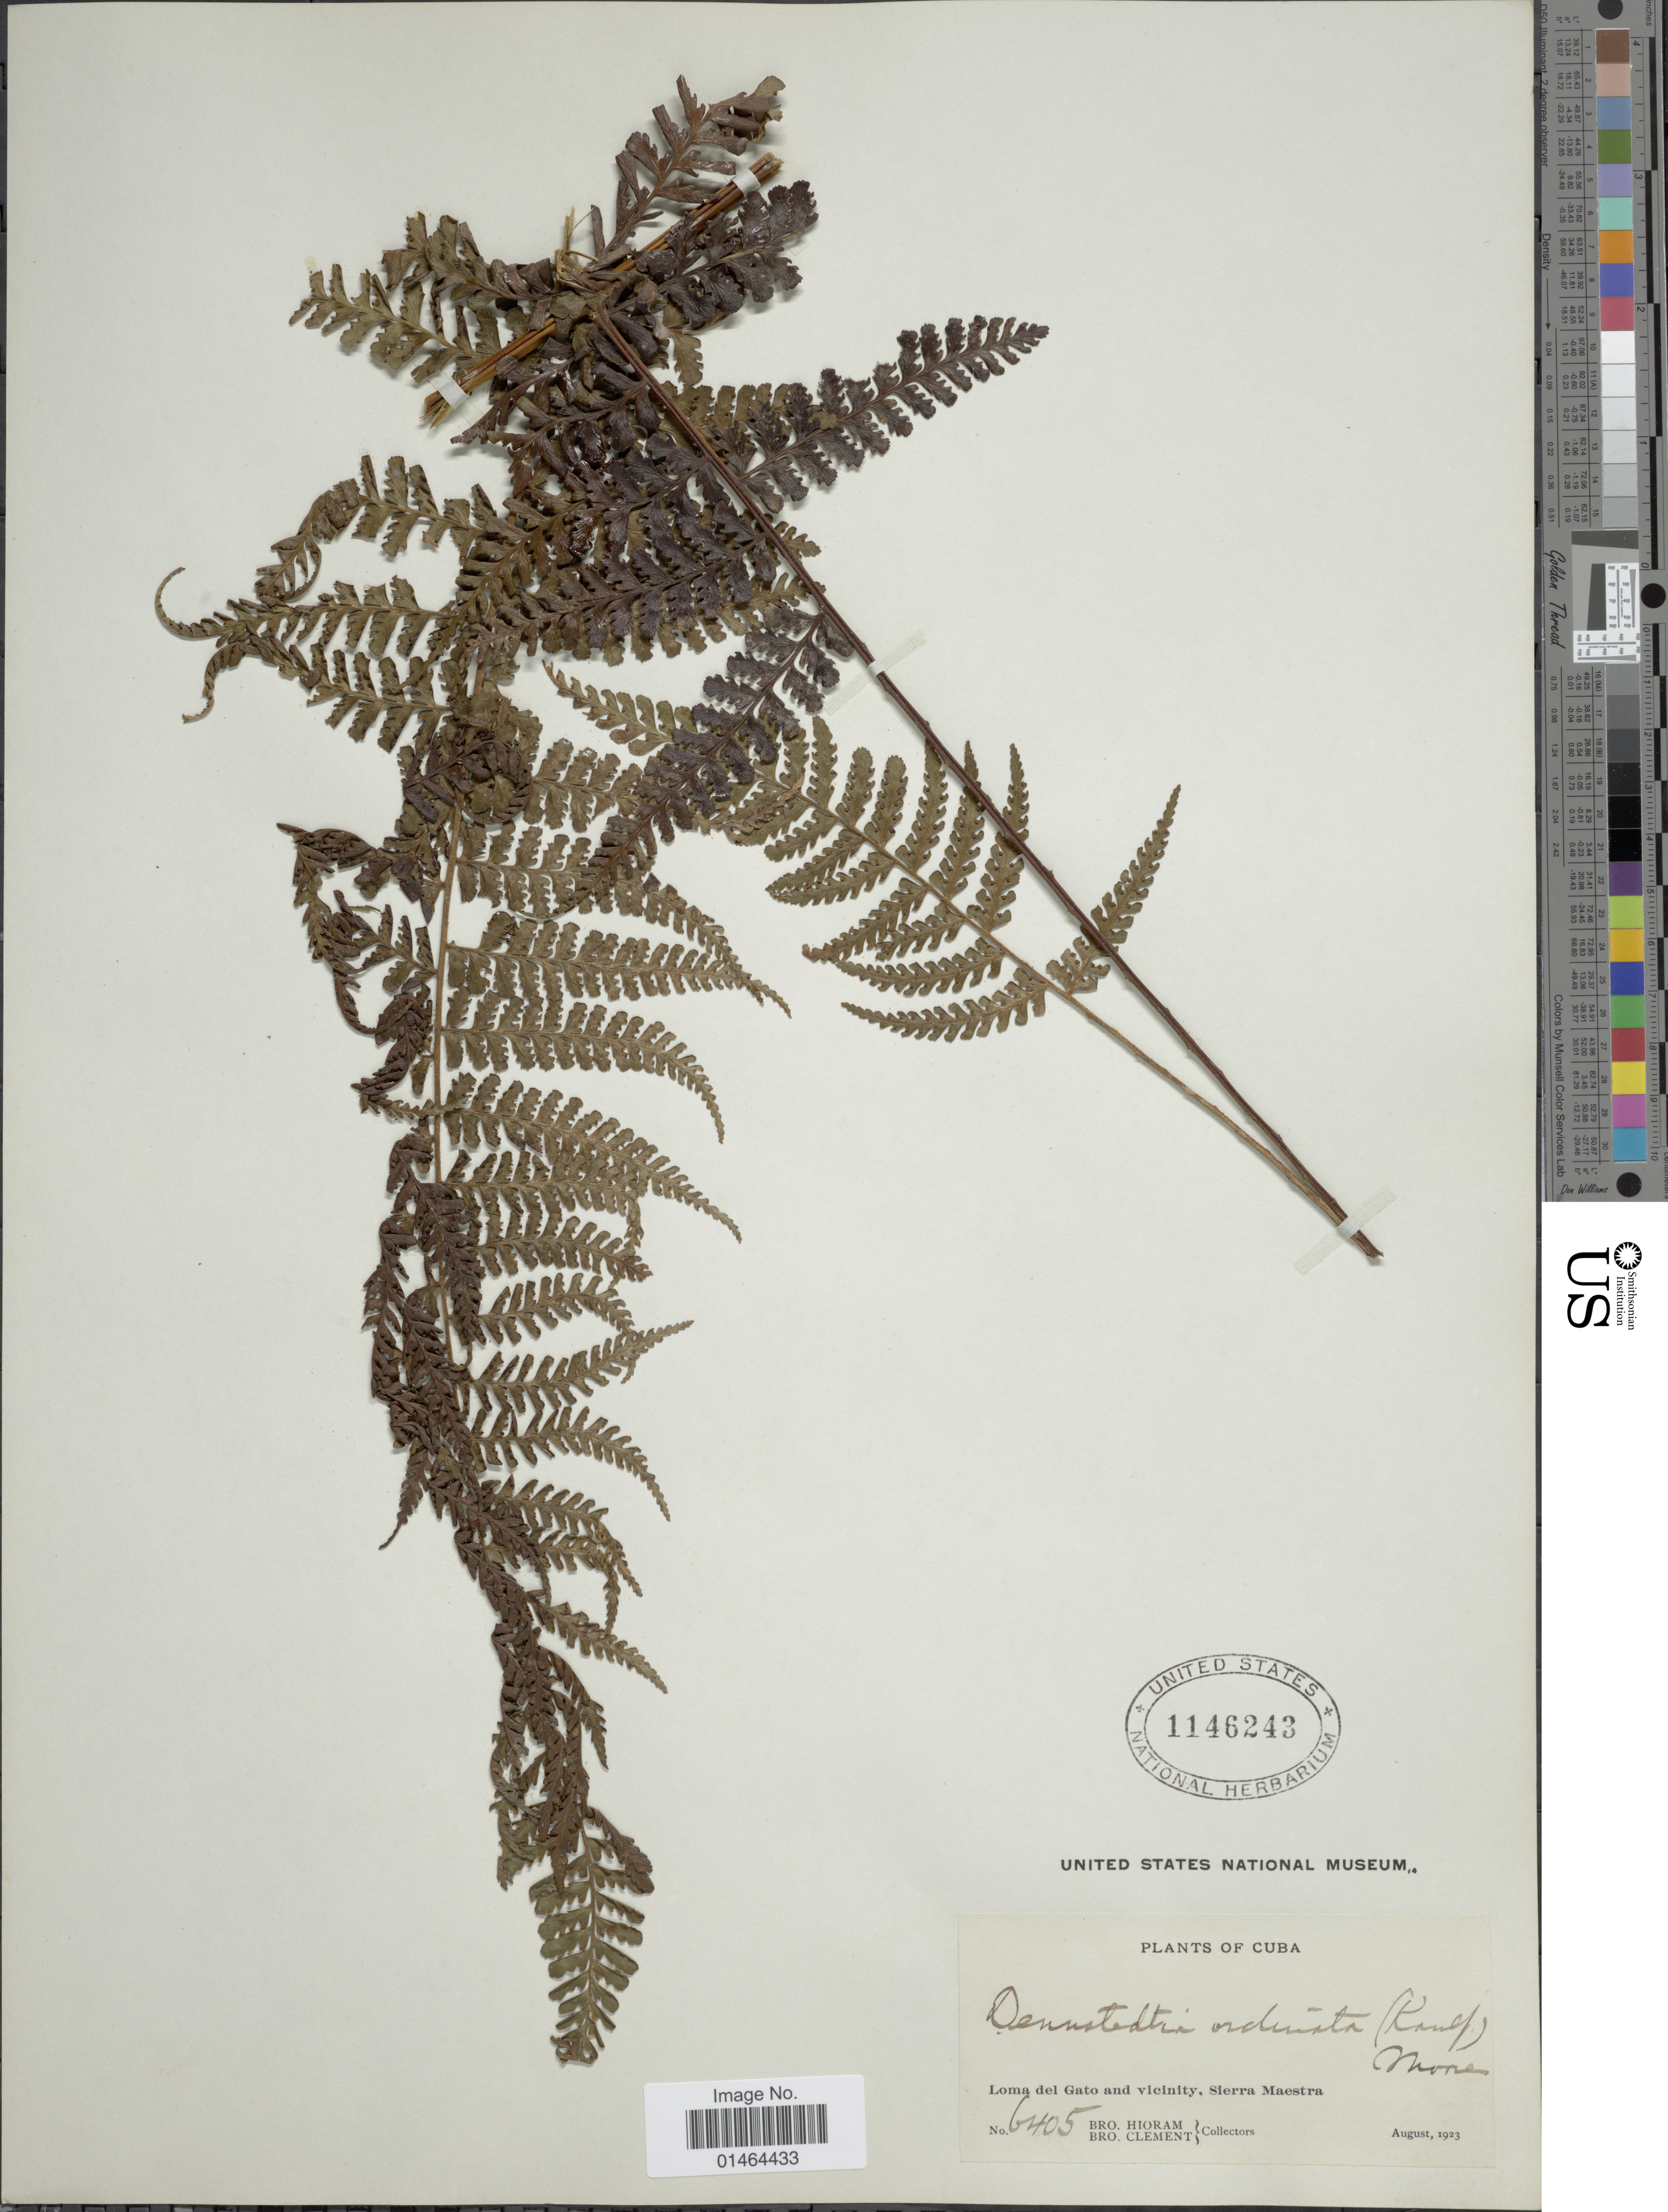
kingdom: Plantae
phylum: Tracheophyta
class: Polypodiopsida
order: Polypodiales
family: Dennstaedtiaceae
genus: Dennstaedtia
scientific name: Dennstaedtia dissecta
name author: (Sw.) T. Moore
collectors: Bro. Hioram & B. Clement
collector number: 6405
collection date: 1923-08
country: Cuba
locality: Loma del Gato and vicinity, Sierra Maestra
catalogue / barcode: US 1146243